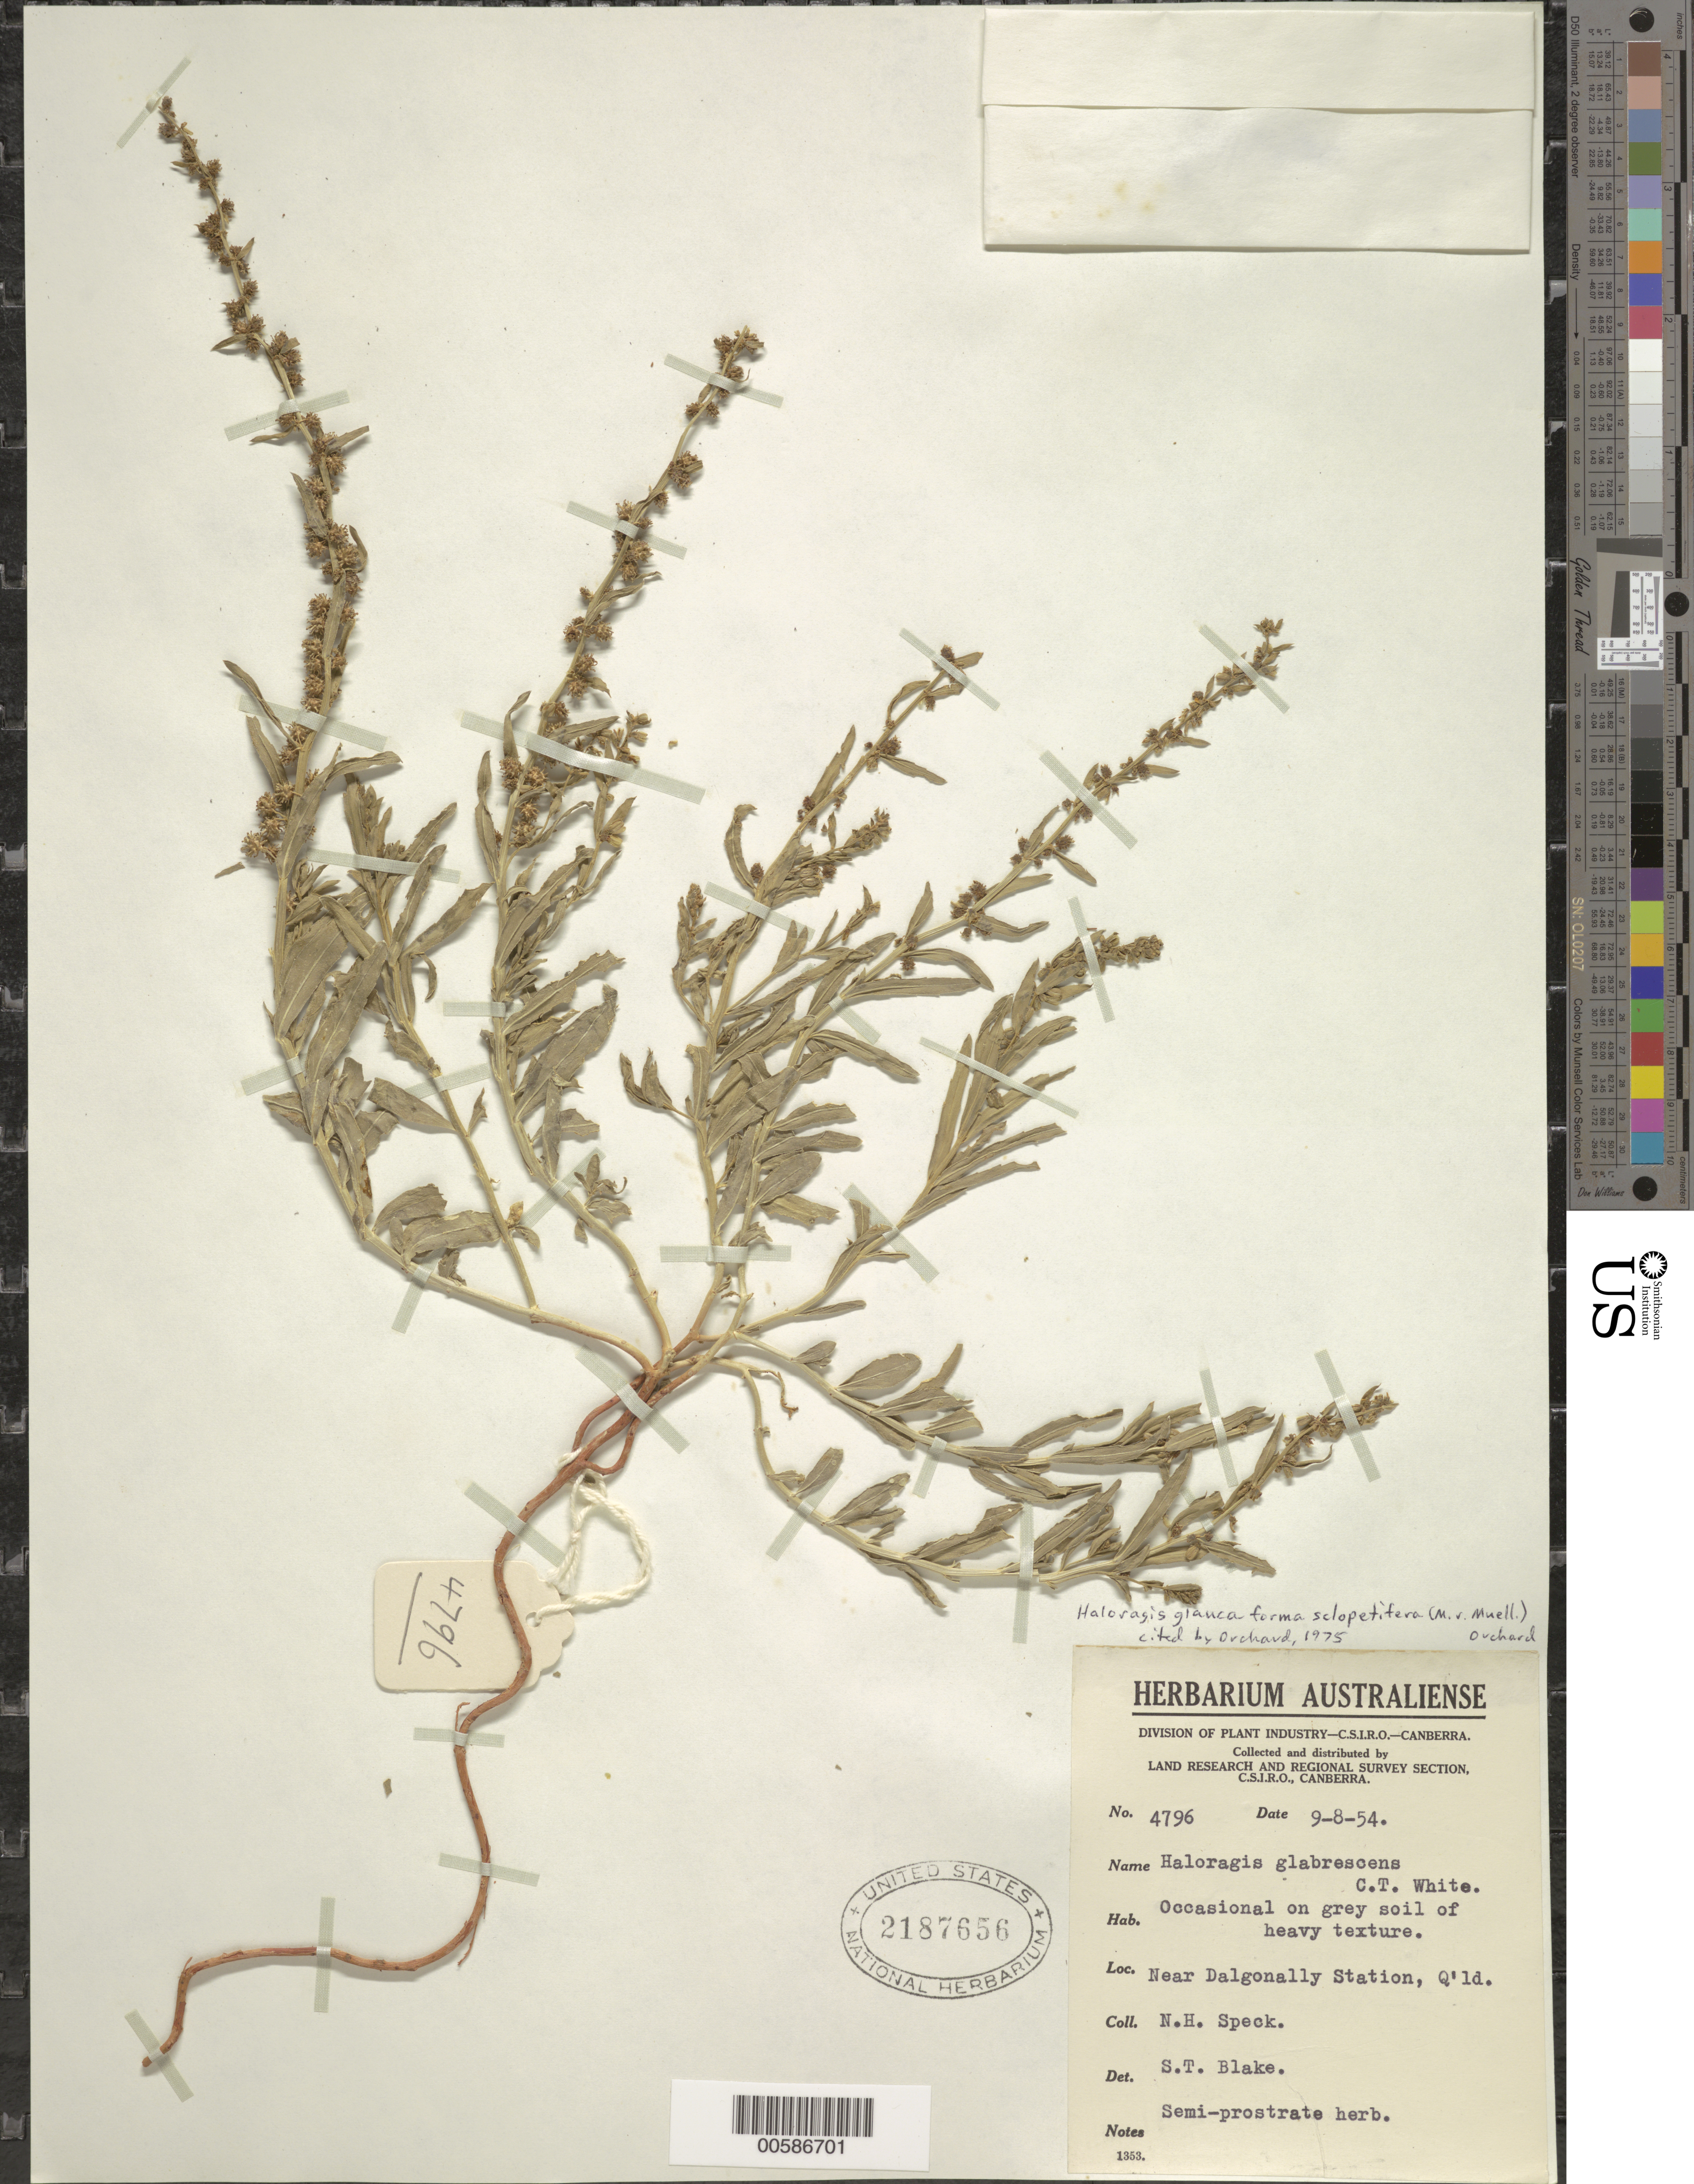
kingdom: Plantae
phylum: Tracheophyta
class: Magnoliopsida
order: Saxifragales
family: Haloragaceae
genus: Haloragis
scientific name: Haloragis glauca f. sclopetifera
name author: (F. Muell.) Orchard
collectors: N. Speck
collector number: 4796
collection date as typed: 09 Aug 1954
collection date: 1954-08-09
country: Australia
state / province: Queensland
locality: Near Dalgonally Station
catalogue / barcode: US 2187656